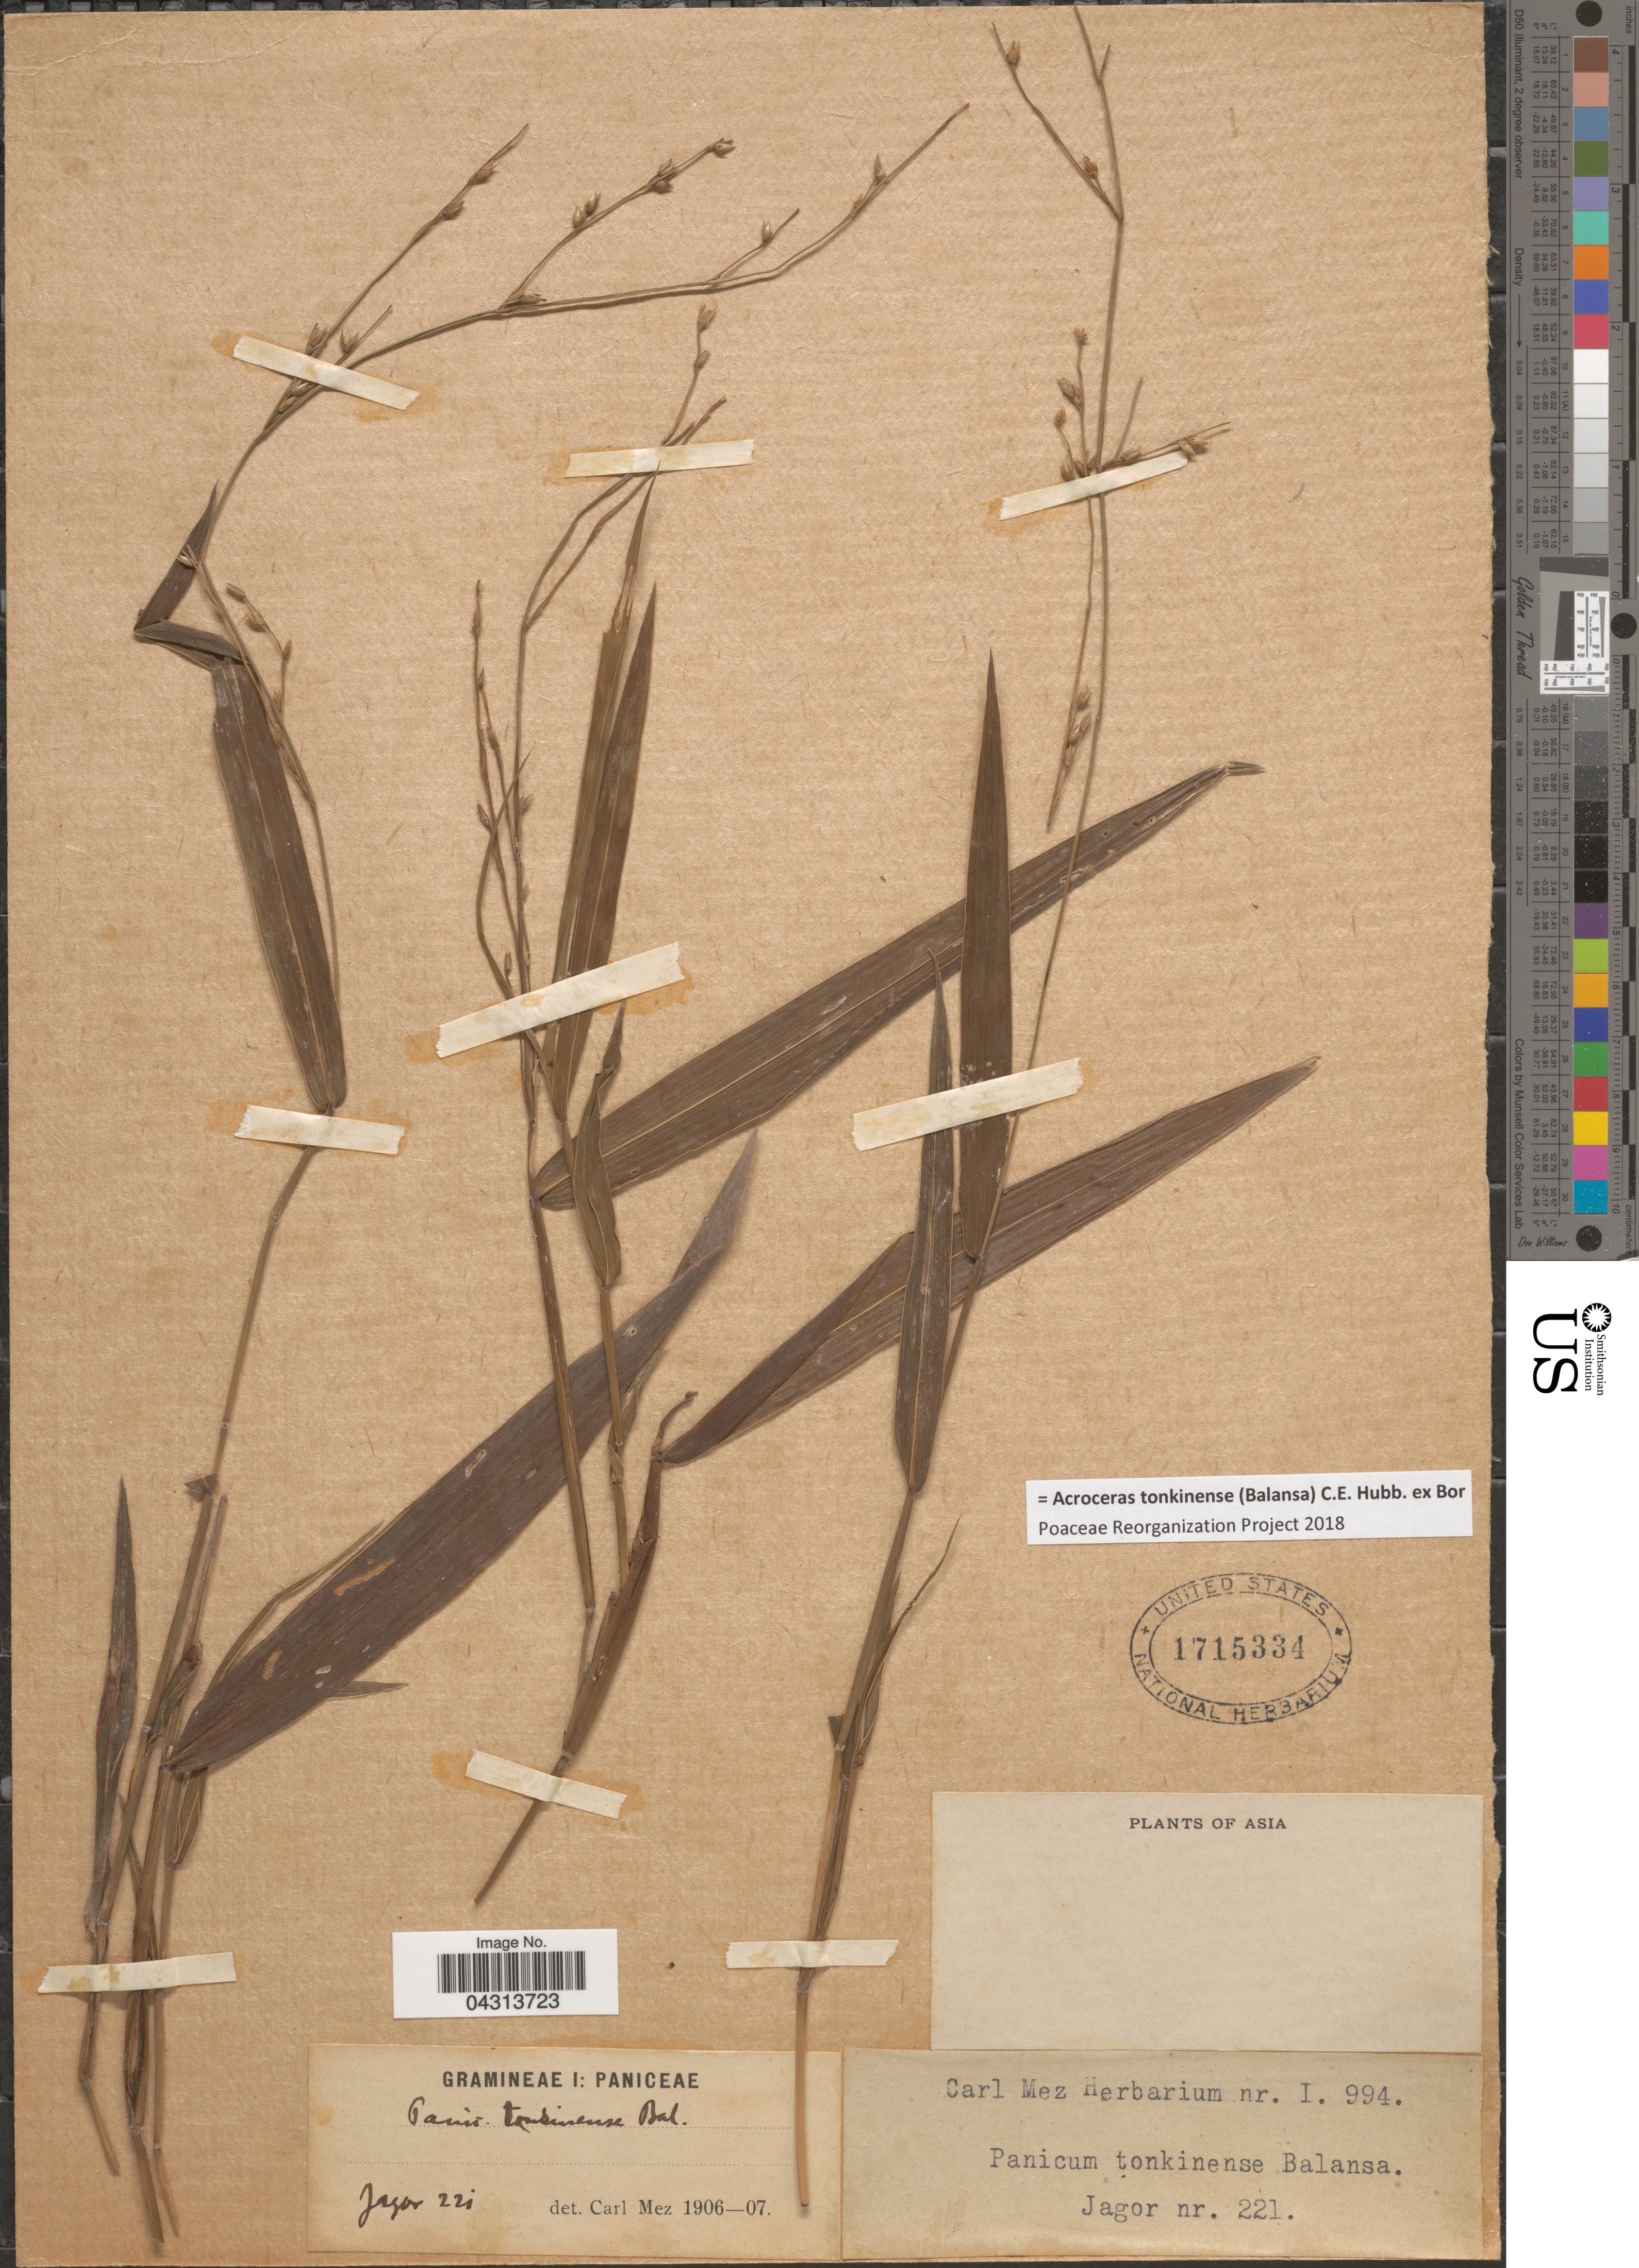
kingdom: Plantae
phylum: Tracheophyta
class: Liliopsida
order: Poales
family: Poaceae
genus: Acroceras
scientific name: Acroceras tonkinense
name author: (Balansa) C.E. Hubb. ex Bor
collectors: Jagor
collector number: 221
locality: Asia.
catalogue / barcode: US 1715334